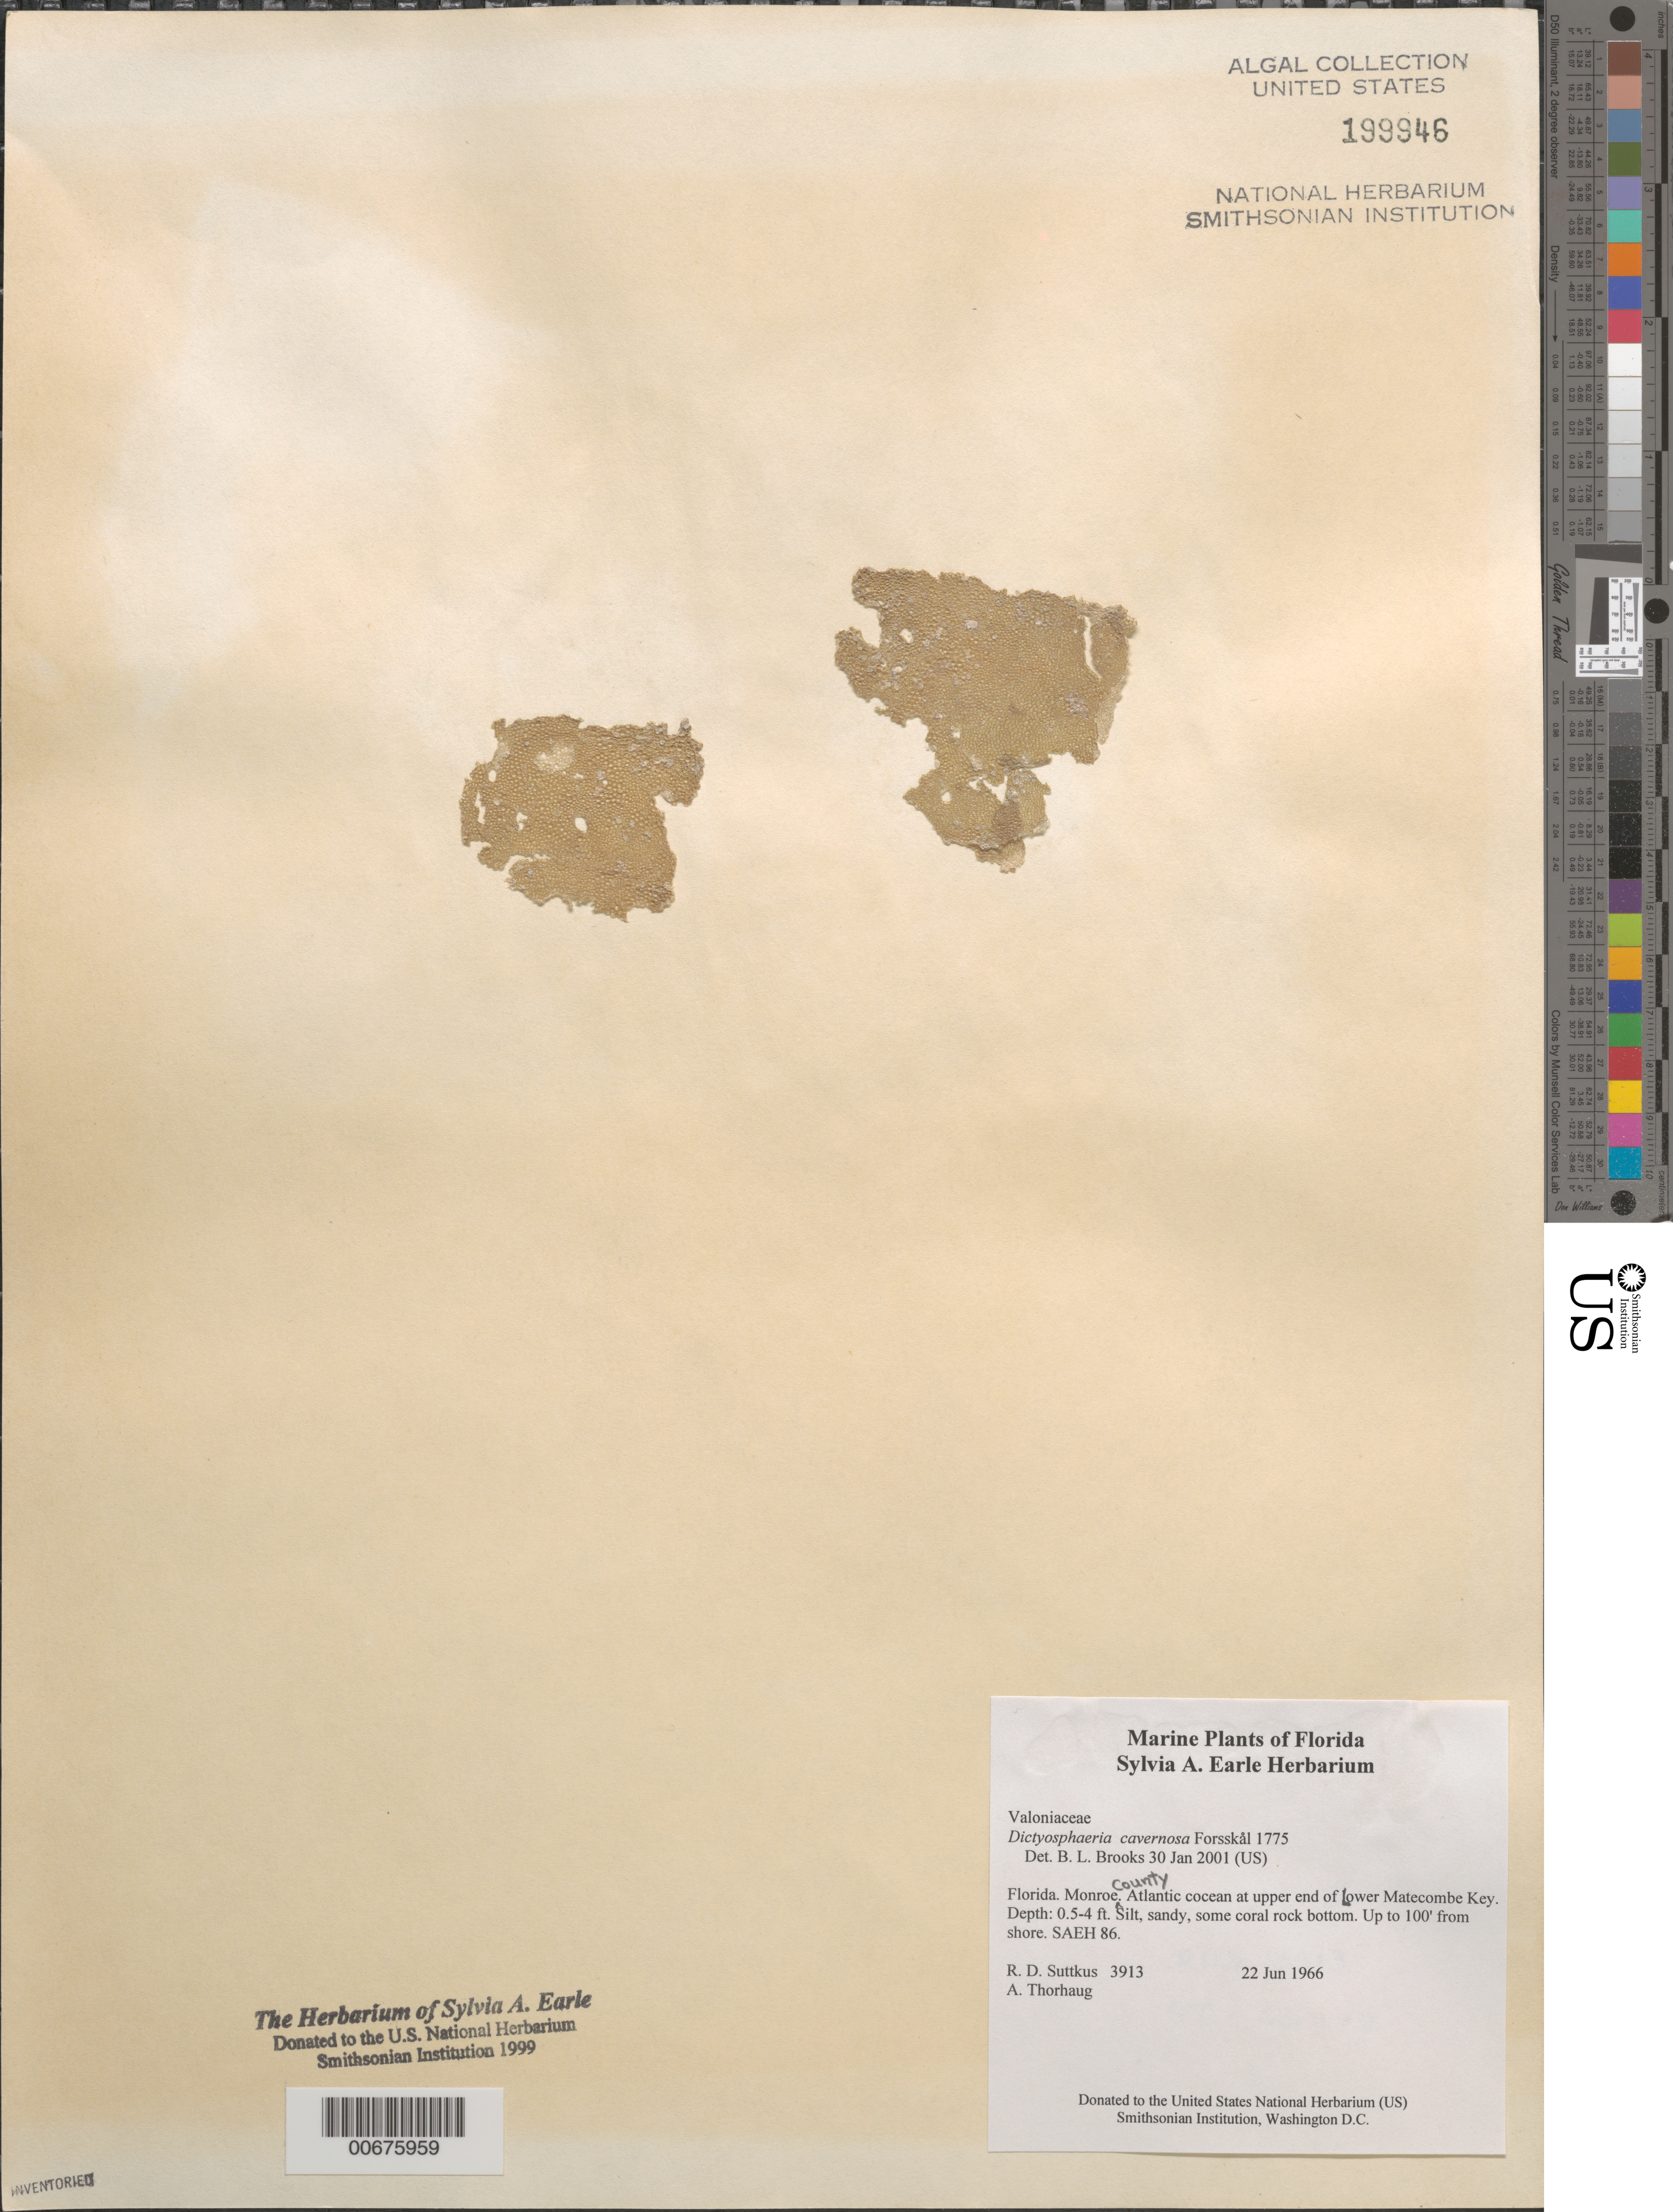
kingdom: Plantae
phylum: Chlorophyta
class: Ulvophyceae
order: Siphonocladales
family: Siphonocladaceae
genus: Dictyosphaeria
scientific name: Dictyosphaeria cavernosa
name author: (Forssk.) Børgesen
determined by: Brooks, B. L., (BOT), Smithsonian Institution - National Museum of Natural History (UNITED STATES)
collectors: R. Suttkus & A. Thorhaug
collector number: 3913 & SAEH 86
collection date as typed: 22 Jun 1966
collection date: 1966-06-22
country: United States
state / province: Florida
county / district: Monroe County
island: Lower Matecumbe Key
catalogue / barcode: US 199946